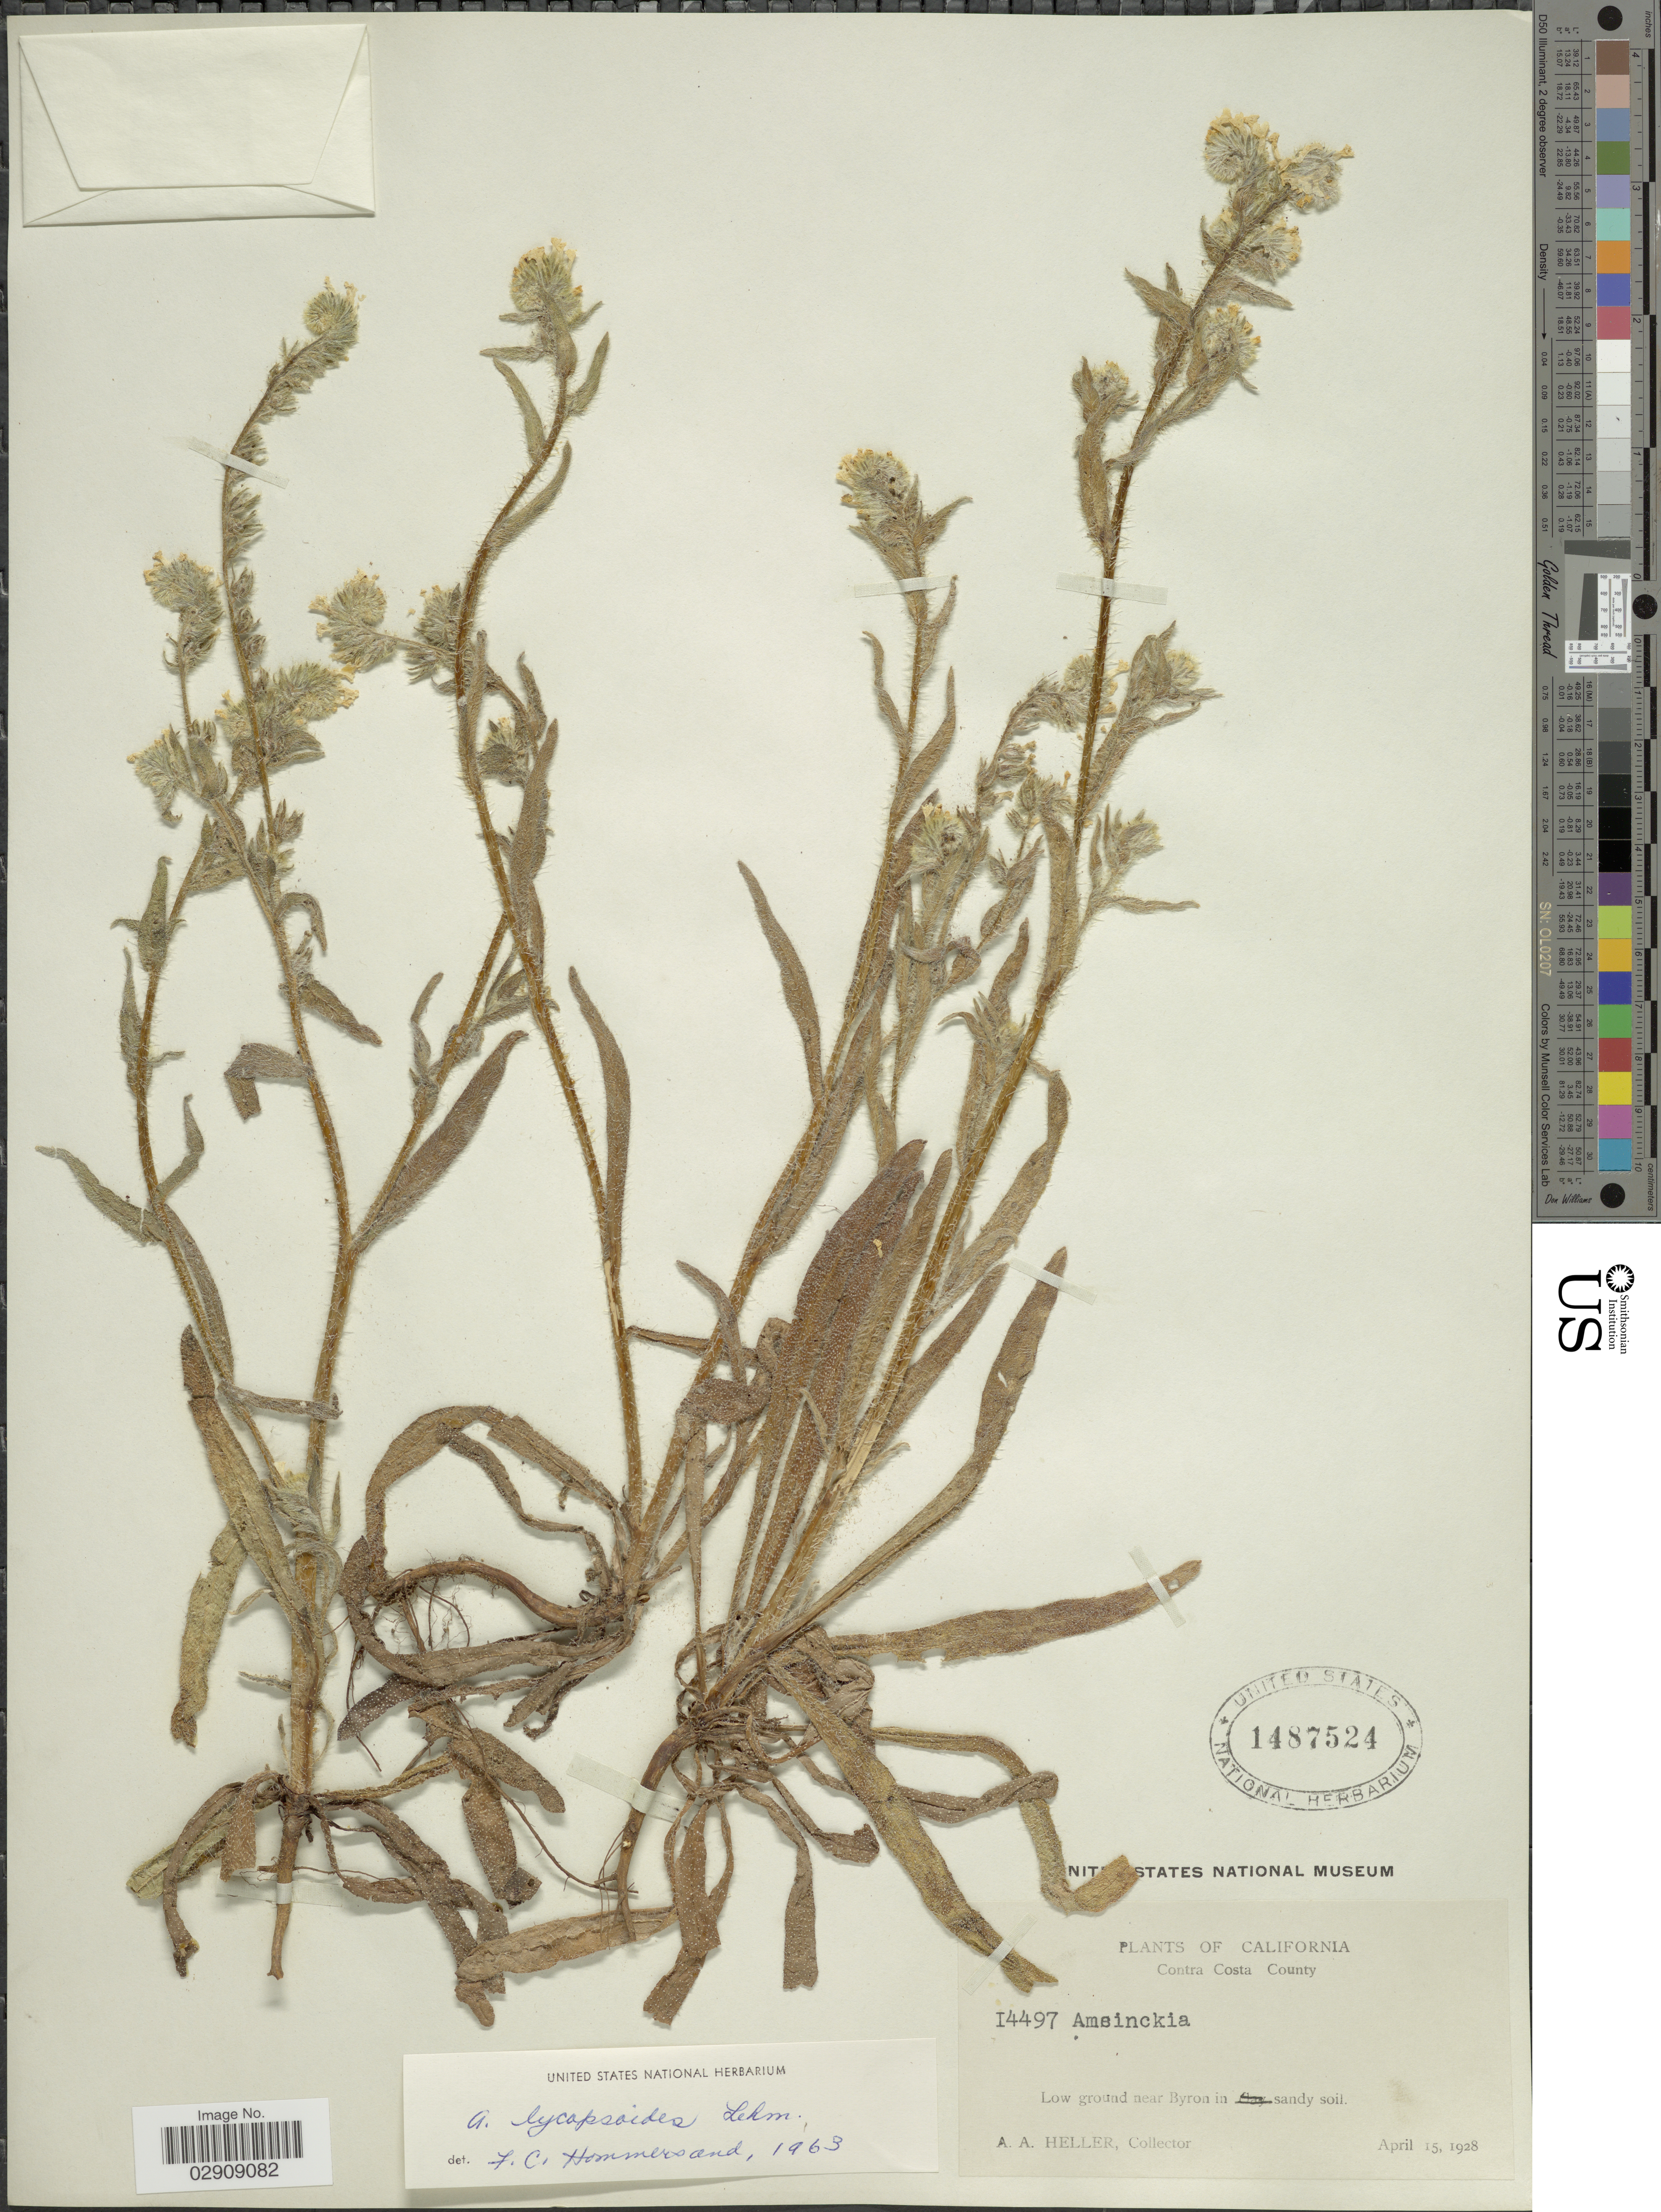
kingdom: Plantae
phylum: Tracheophyta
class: Magnoliopsida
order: Boraginales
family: Boraginaceae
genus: Amsinckia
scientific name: Amsinckia lycopsoides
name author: Lehm.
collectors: A. A. Heller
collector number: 14497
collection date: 1928-04-15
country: United States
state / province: California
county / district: Contra Costa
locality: Contra Costa County. Low ground near Byron.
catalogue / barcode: US 1487524